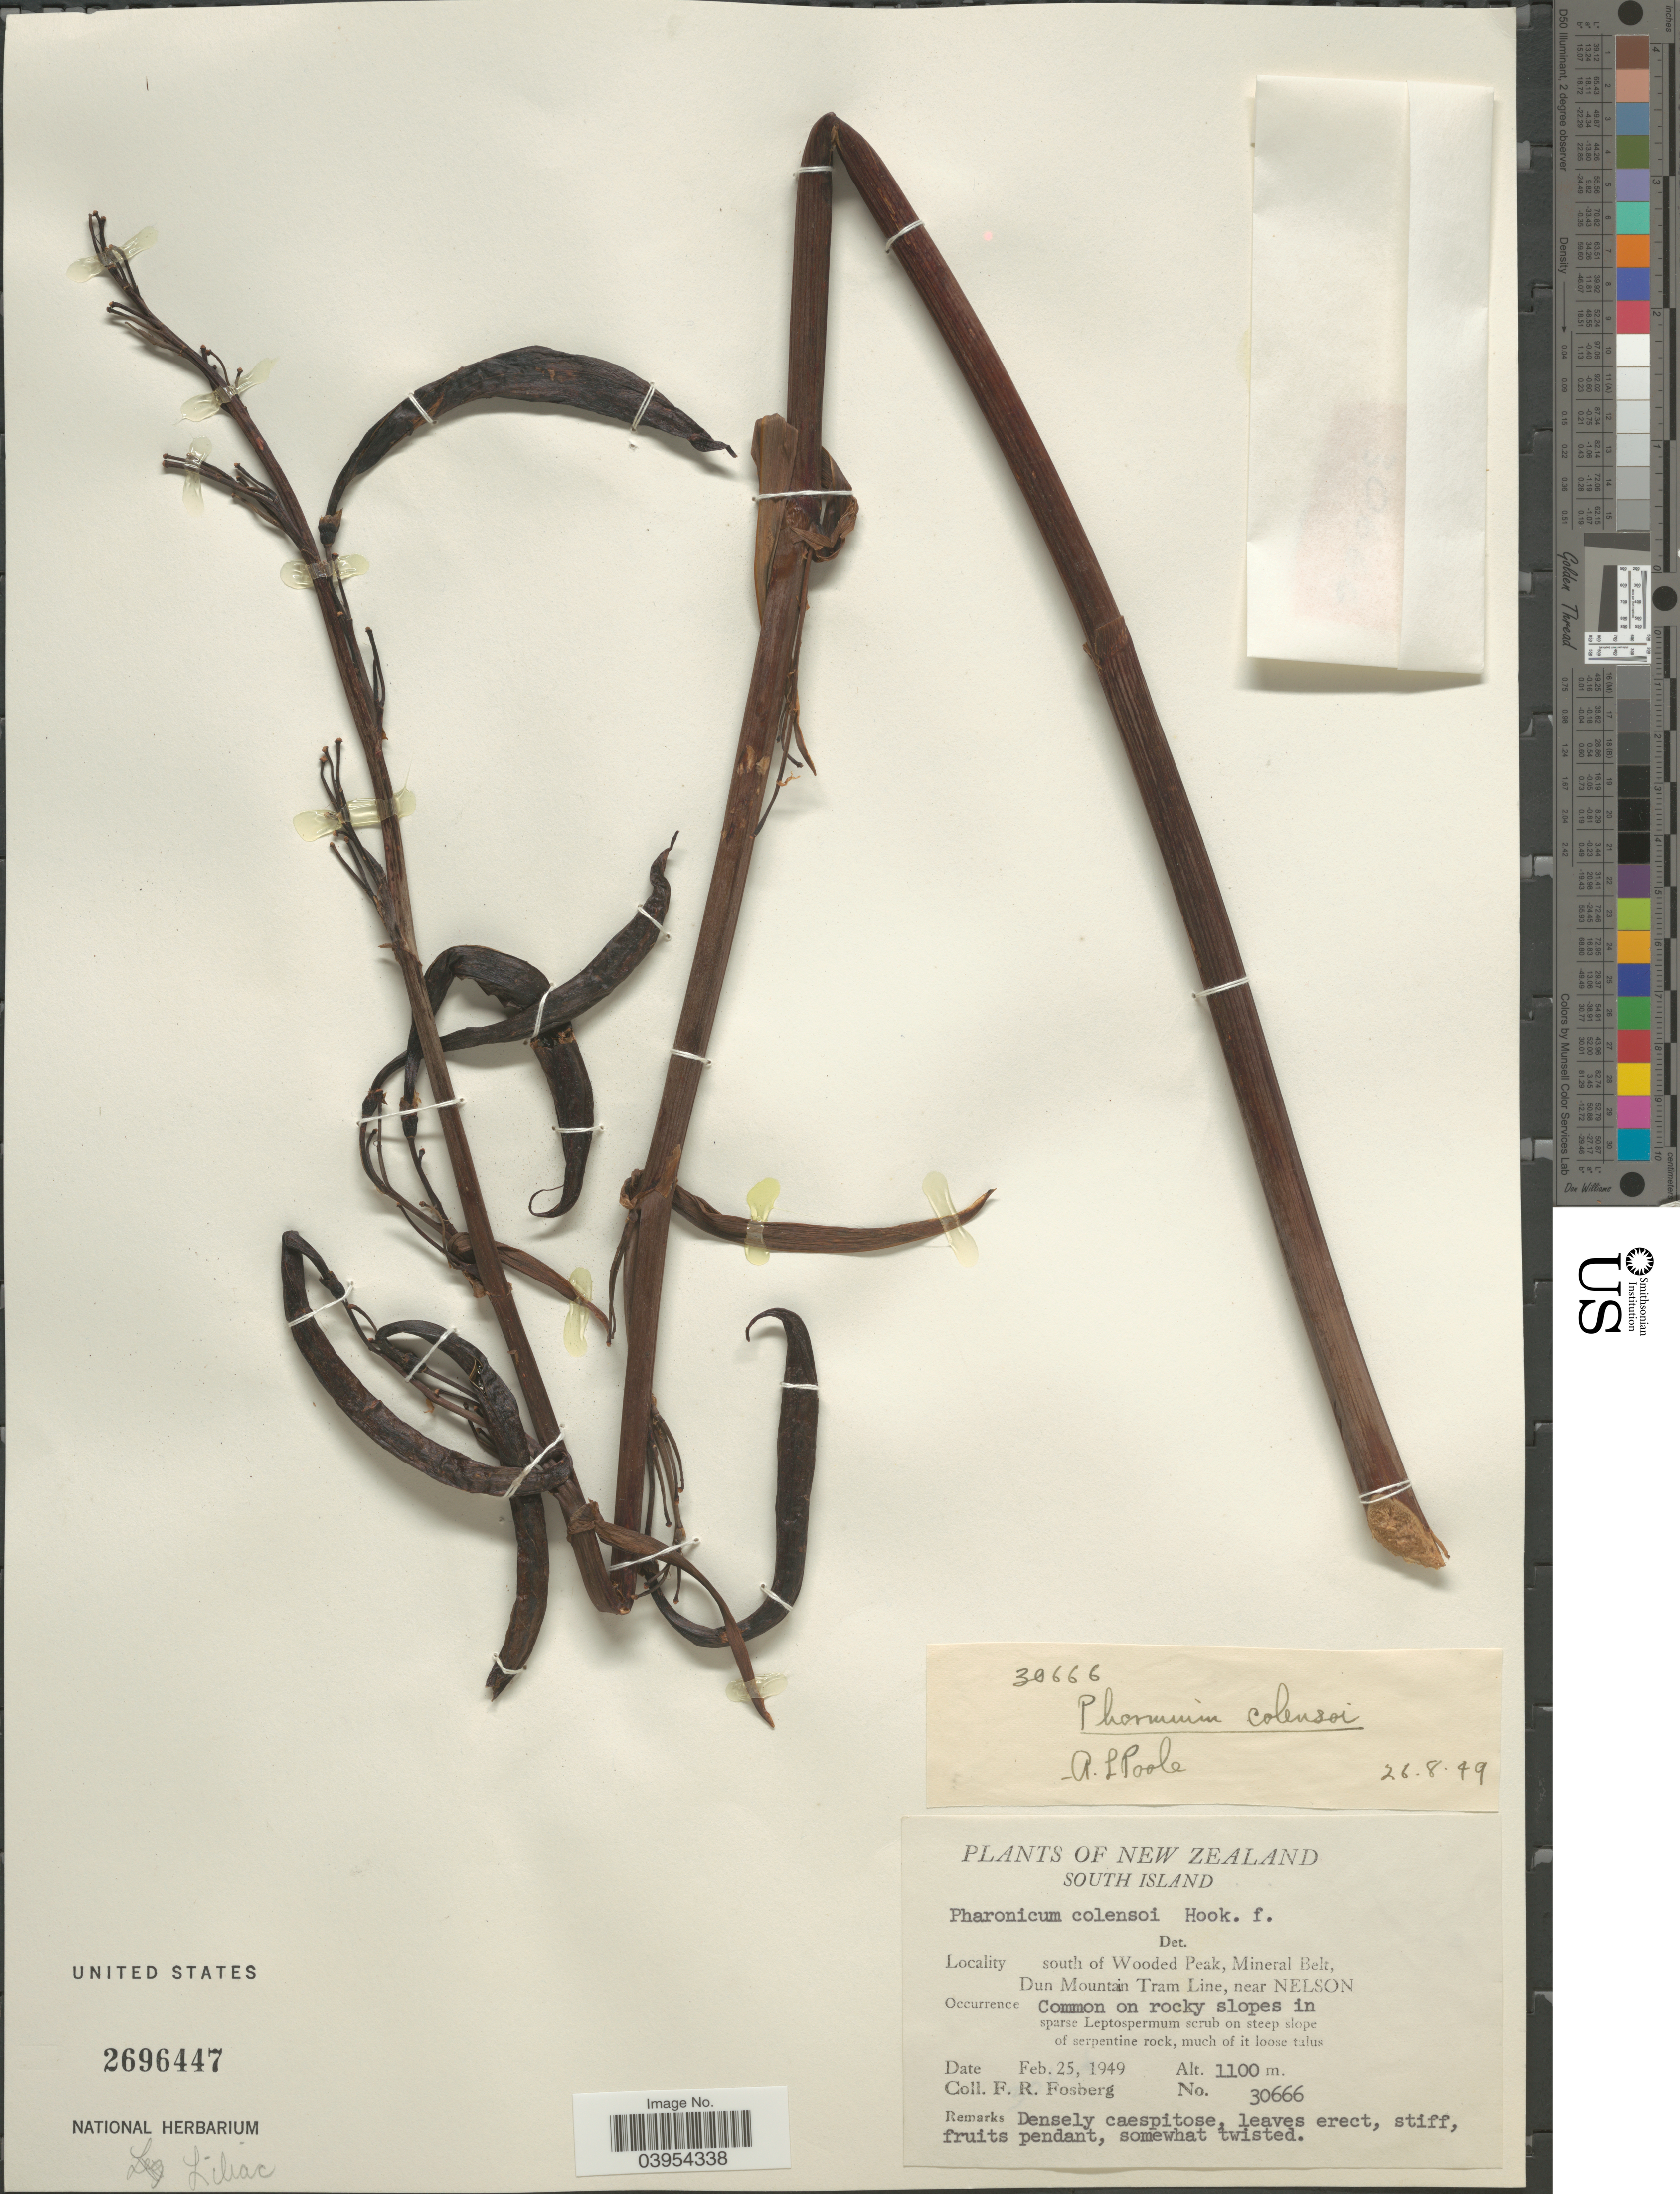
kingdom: Plantae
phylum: Tracheophyta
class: Liliopsida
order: Asparagales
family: Asphodelaceae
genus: Phormium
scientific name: Phormium colensoi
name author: Hook. f.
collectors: F. R. Fosberg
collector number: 30666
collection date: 1949-02-25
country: New Zealand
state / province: Nelson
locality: South Island. South of Wooded Peak, Mineral Belt, Dun Mountain Tram Line, near Nelson.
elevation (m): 1100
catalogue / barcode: US 2696447